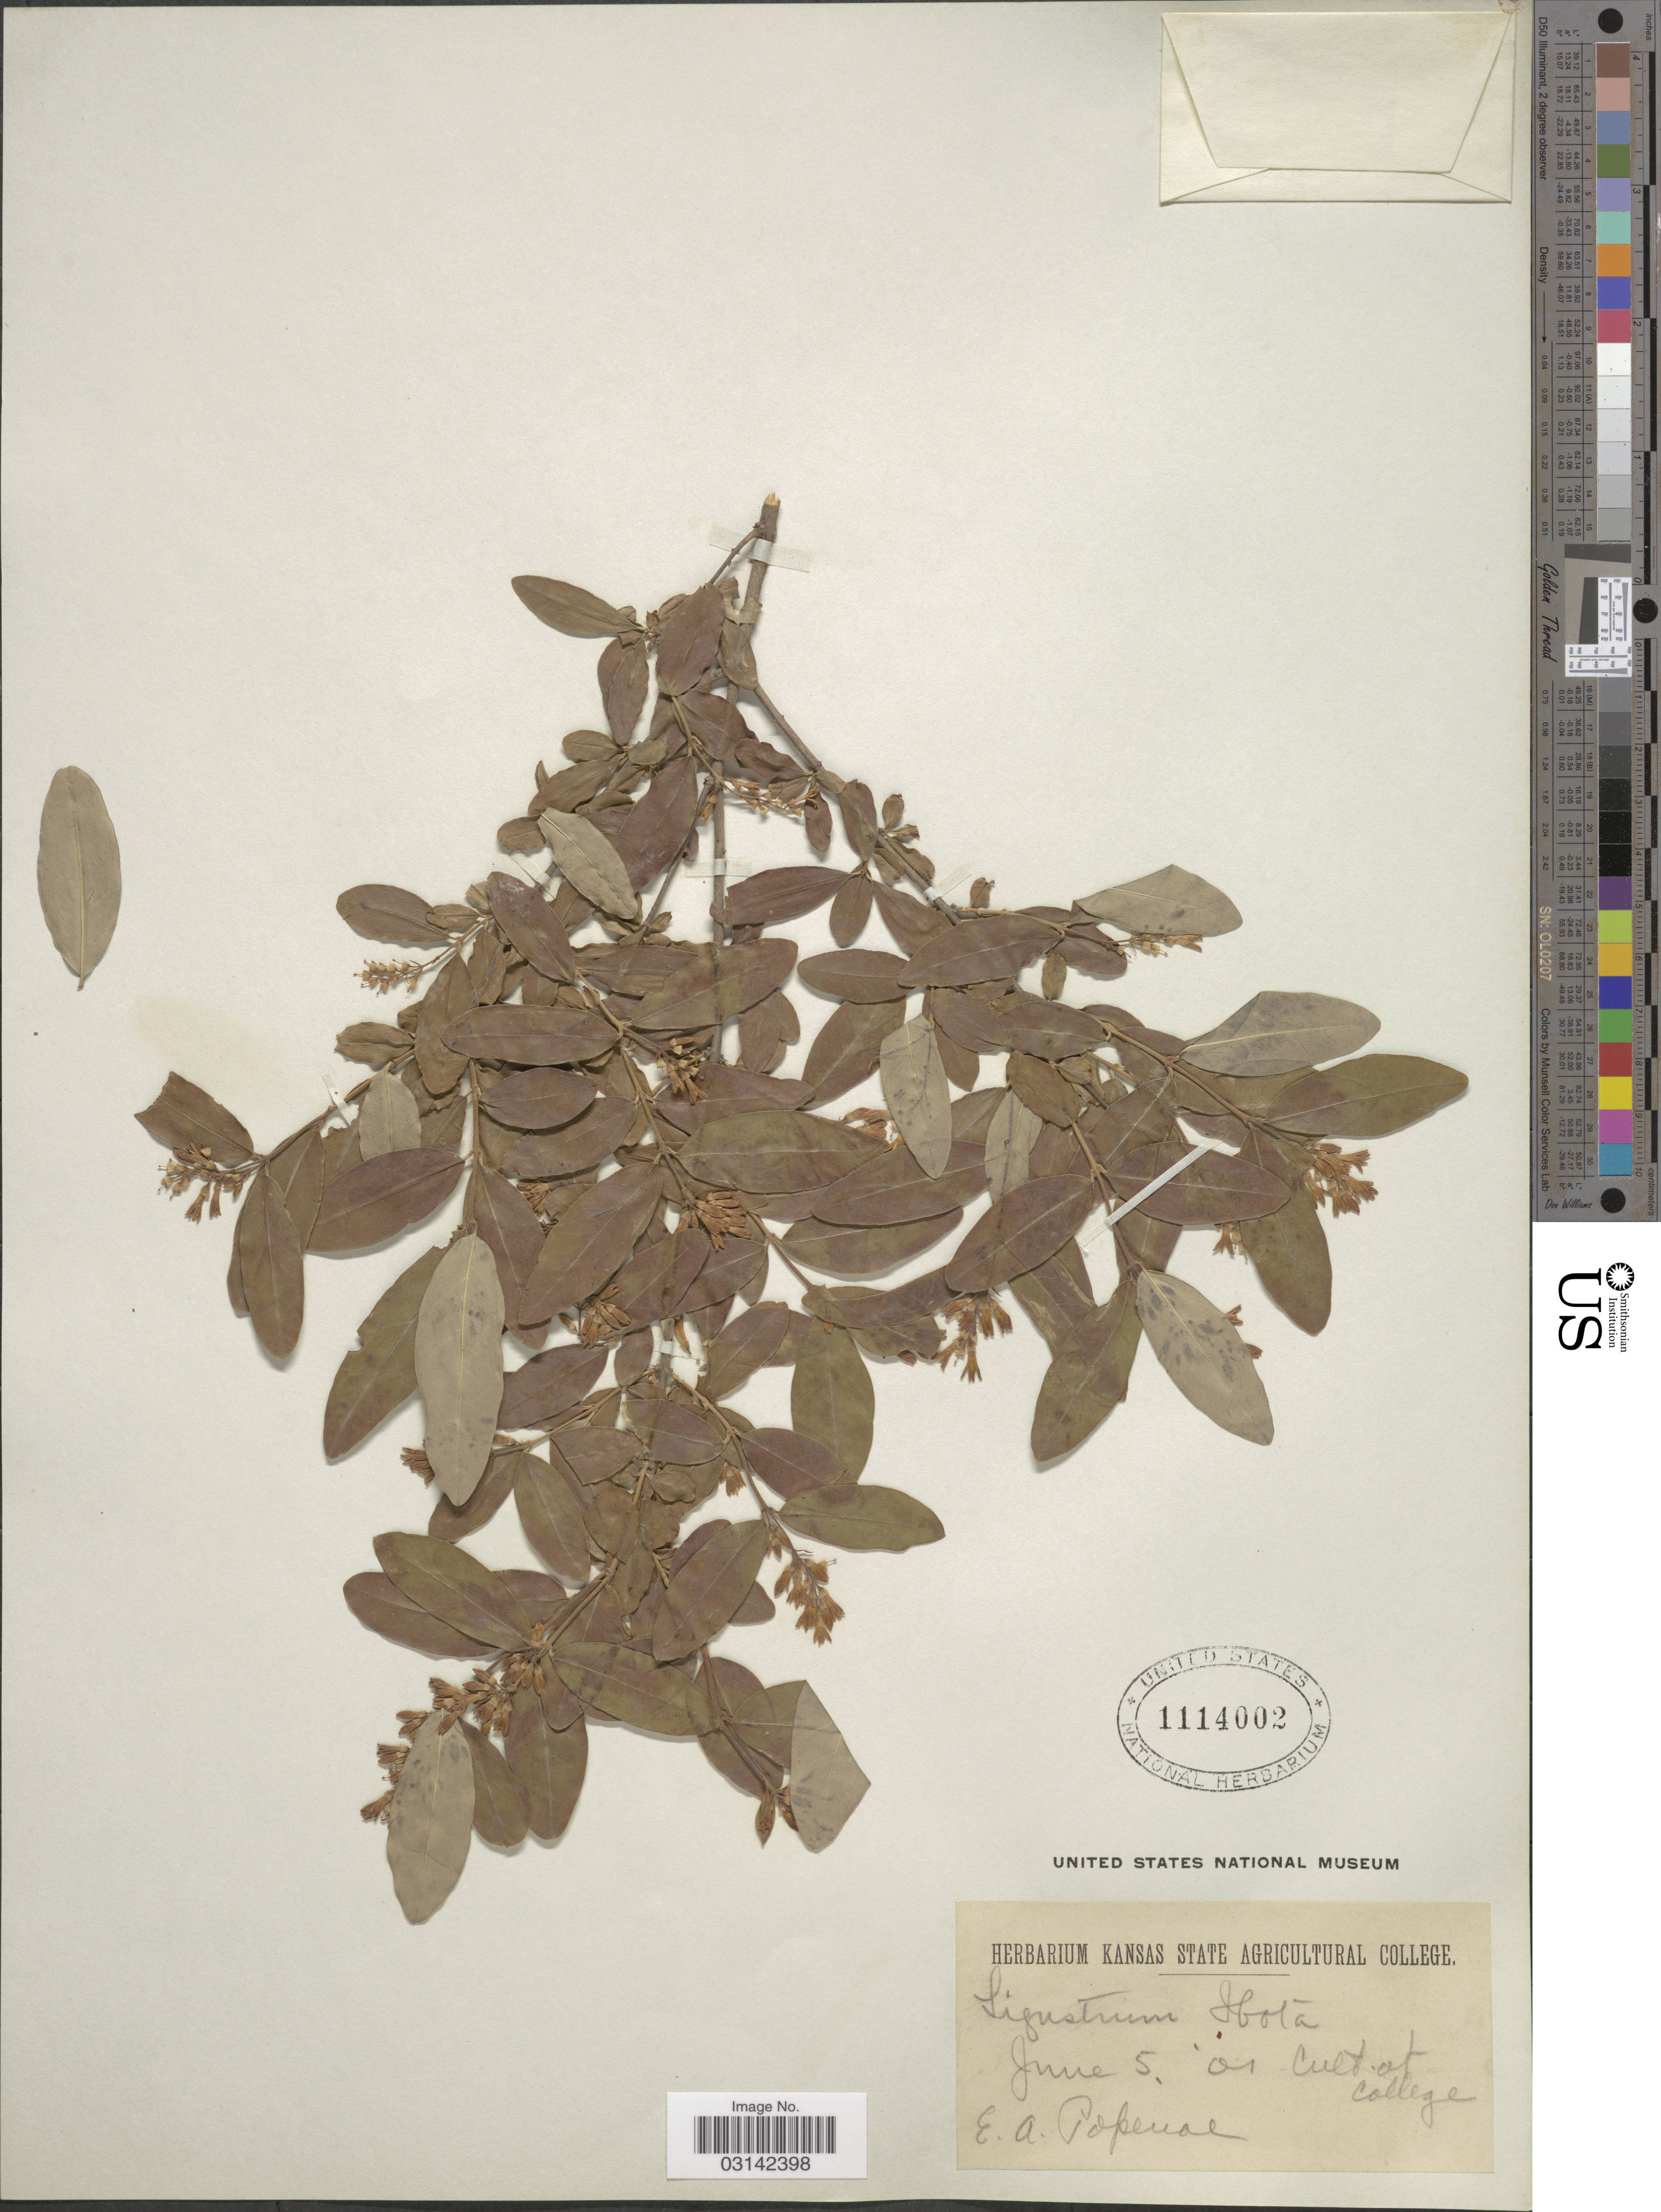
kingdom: Plantae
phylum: Tracheophyta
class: Magnoliopsida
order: Lamiales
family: Oleaceae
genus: Ligustrum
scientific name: Ligustrum ibota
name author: Siebold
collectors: E. A. Popenoe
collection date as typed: Transcribed d/m/y: /6/5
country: United States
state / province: Kansas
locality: Cult. at College.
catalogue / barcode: US 1114002